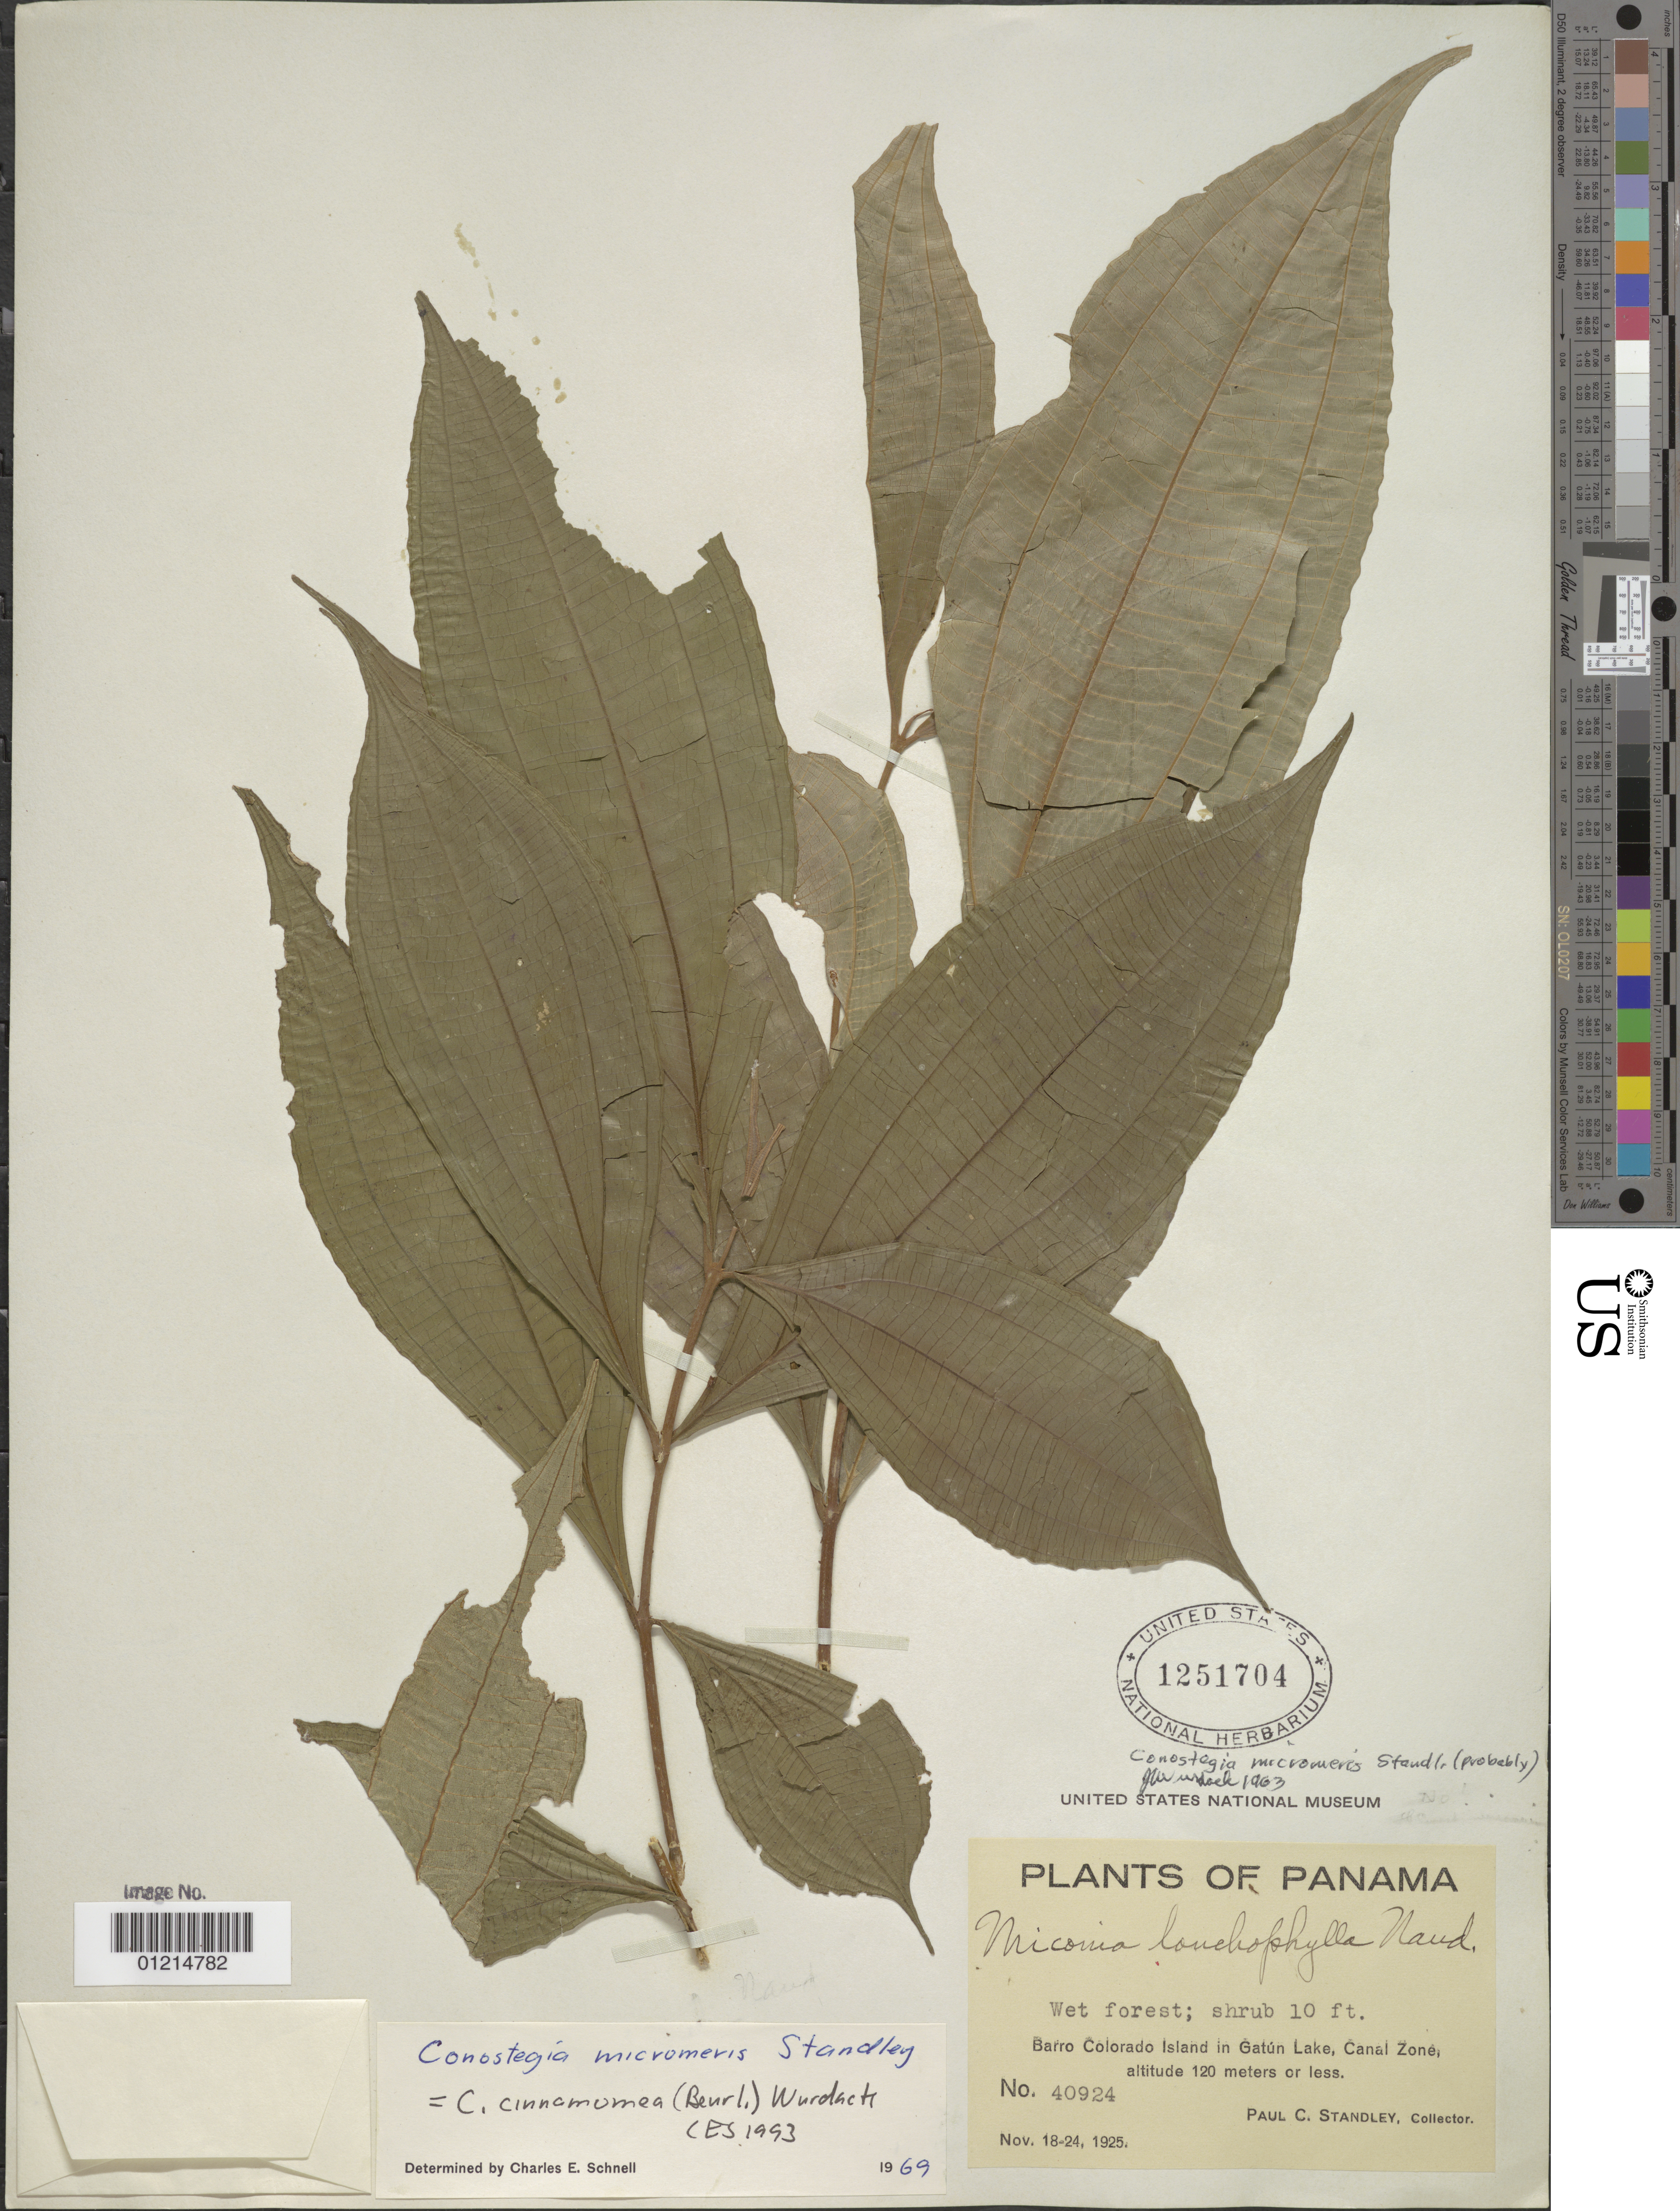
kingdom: Plantae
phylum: Tracheophyta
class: Magnoliopsida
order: Myrtales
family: Melastomataceae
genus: Conostegia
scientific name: Conostegia cinnamomea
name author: (Beurl.) Cogn.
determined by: Schnell, C. E.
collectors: P. C. Standley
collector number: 40924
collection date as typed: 18-24 Nov 1925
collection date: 1925-11-18/1925-11-24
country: Panama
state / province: Panamá Oeste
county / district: Canal Zone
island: Barro Colorado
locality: Barro Colorado Island in Gatun Lake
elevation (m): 120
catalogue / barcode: US 1251704